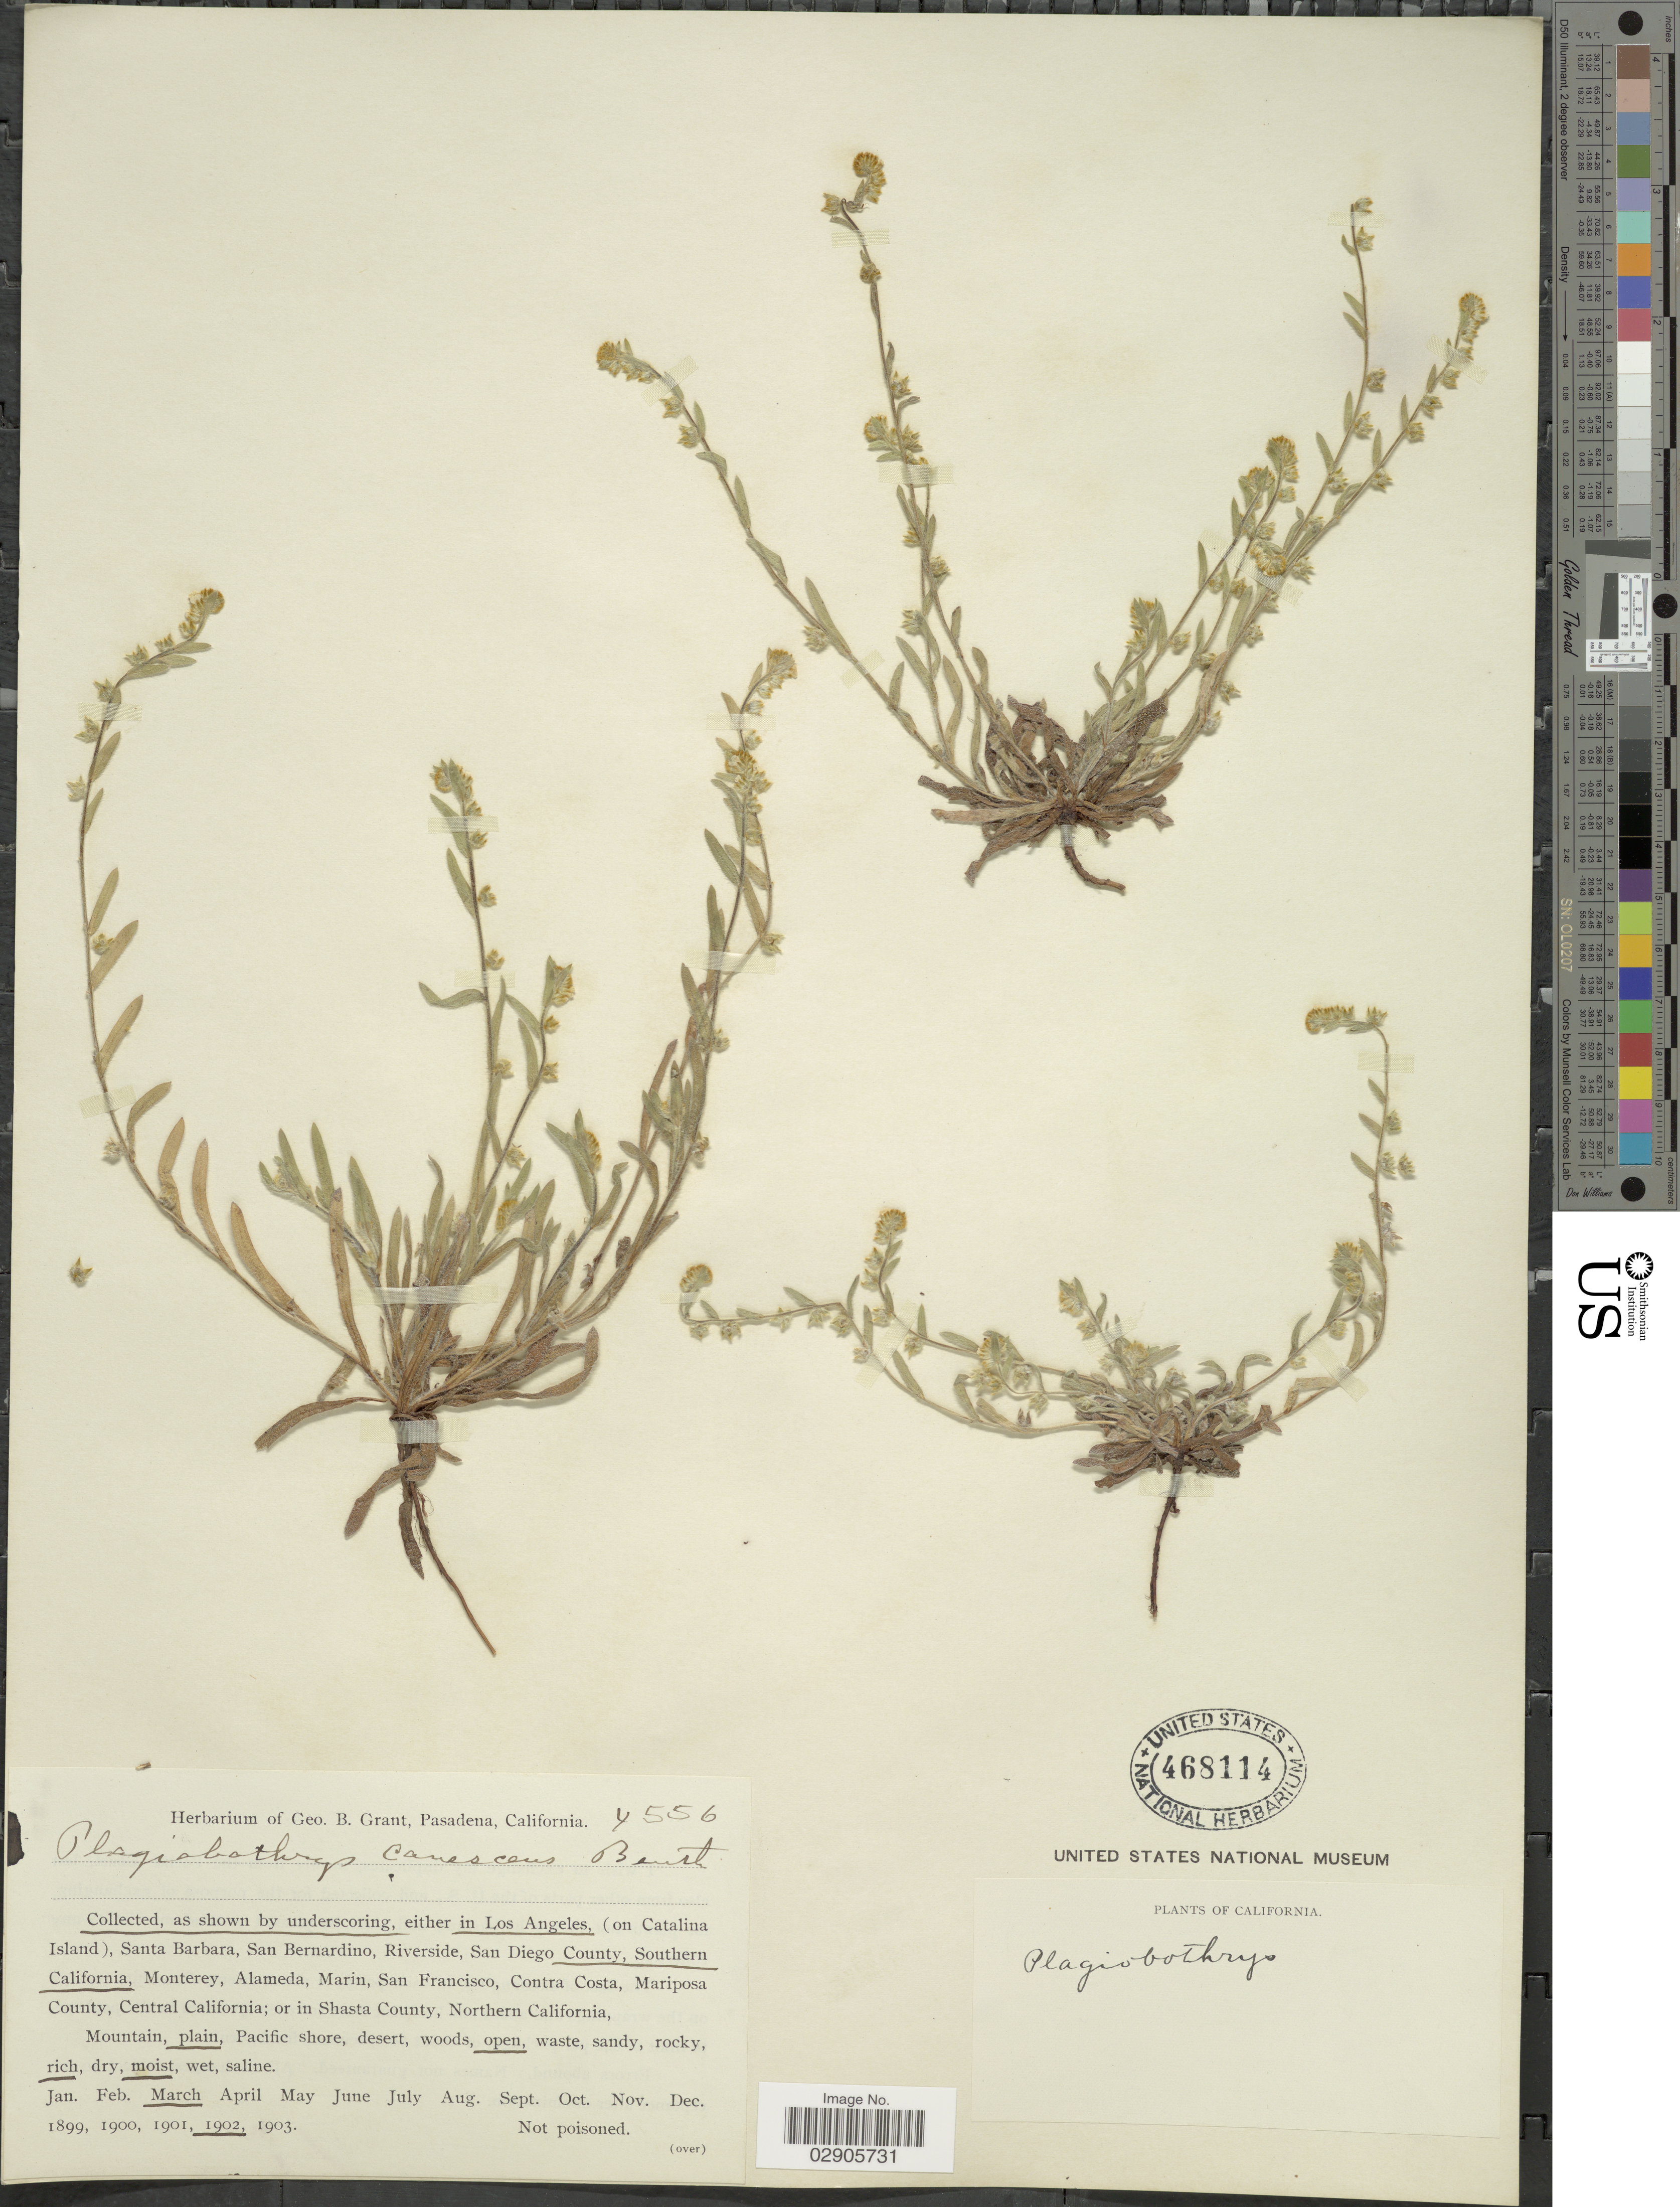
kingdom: Plantae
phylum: Tracheophyta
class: Magnoliopsida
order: Boraginales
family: Boraginaceae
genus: Plagiobothrys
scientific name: Plagiobothrys canescens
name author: Benth.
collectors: ex herb. Geo. B. Grant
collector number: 4556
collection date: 1902-03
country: United States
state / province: California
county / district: Los Angeles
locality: In Los Angeles, County, Southern California.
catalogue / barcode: US 468114